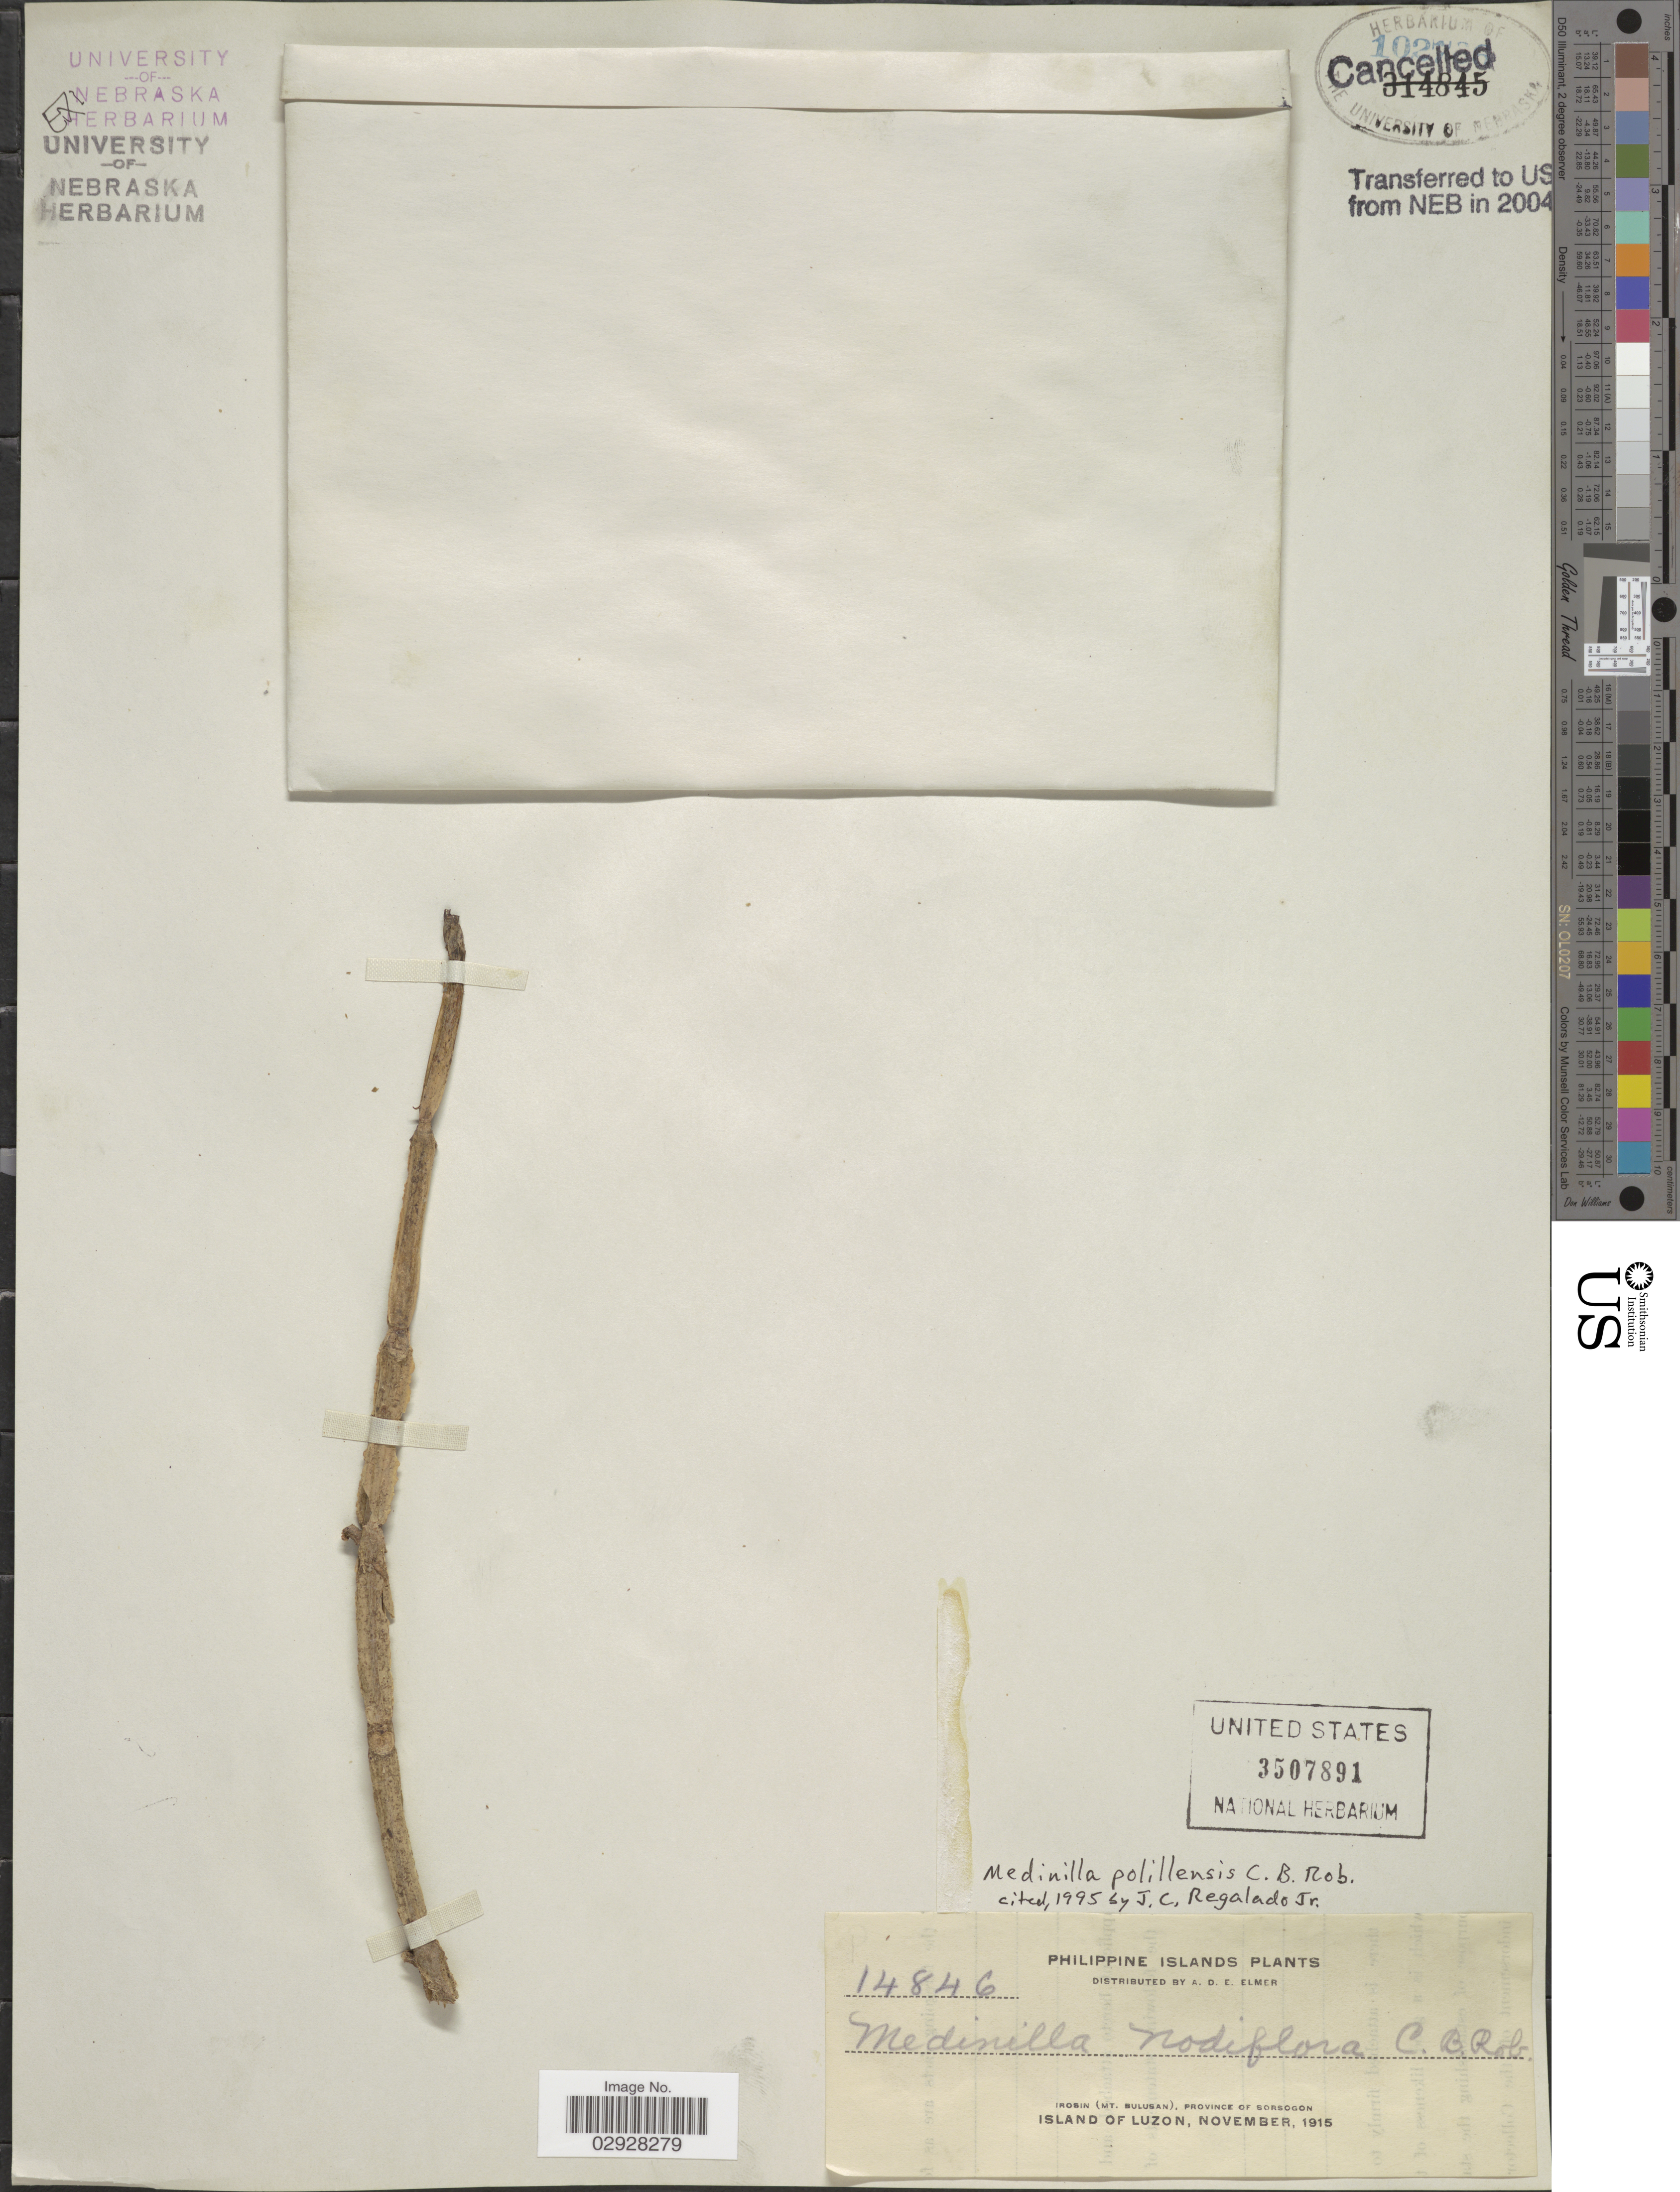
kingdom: Plantae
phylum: Tracheophyta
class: Magnoliopsida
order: Myrtales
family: Melastomataceae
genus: Medinilla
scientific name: Medinilla polillensis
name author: C.B. Rob.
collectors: A. D. E. Elmer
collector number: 14846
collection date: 1915-11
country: Philippines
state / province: Bicol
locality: Philippine Islands. Irosin (Mt. Bulusan), Province of Sorsogon. Island of Luzon.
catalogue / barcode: US 3507891